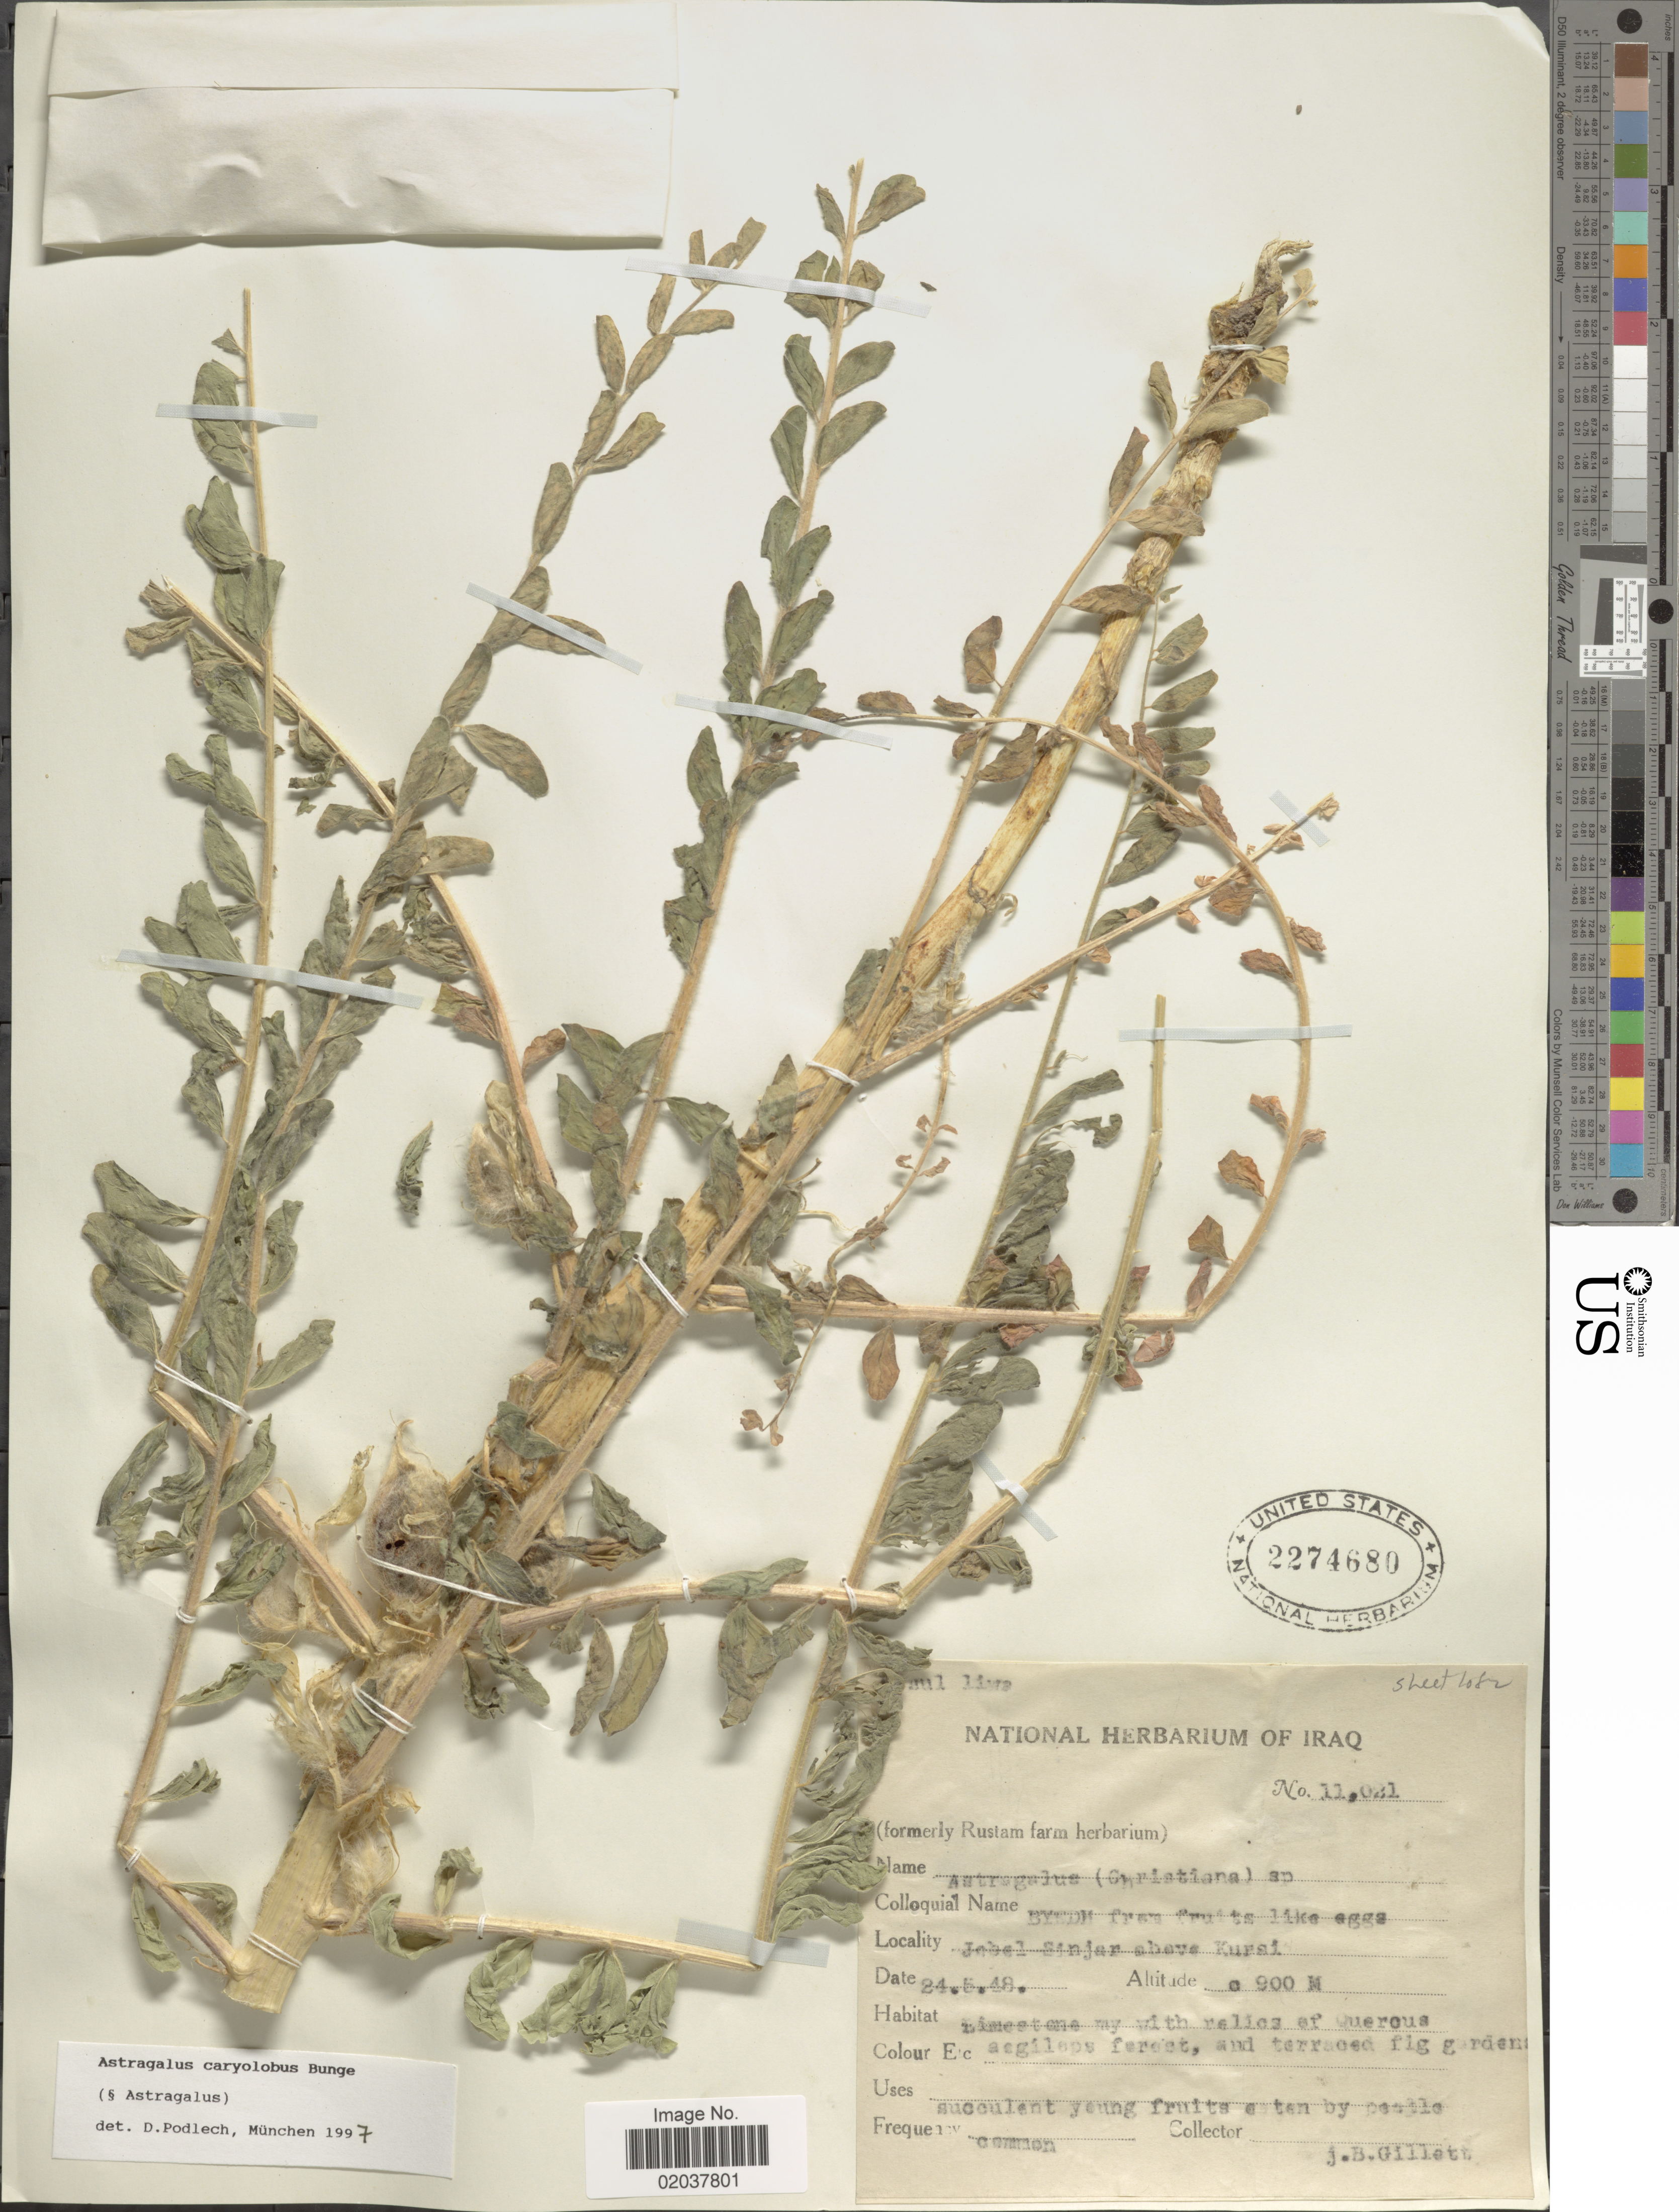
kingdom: Plantae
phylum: Tracheophyta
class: Magnoliopsida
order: Fabales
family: Fabaceae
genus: Astragalus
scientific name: Astragalus caryolobus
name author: Bunge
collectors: J. B. Gillett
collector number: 11021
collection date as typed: Transcribed d/m/y: 24/5/48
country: Iraq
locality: Jebel Sinjar above Kursi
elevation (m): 900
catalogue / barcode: US 2274680